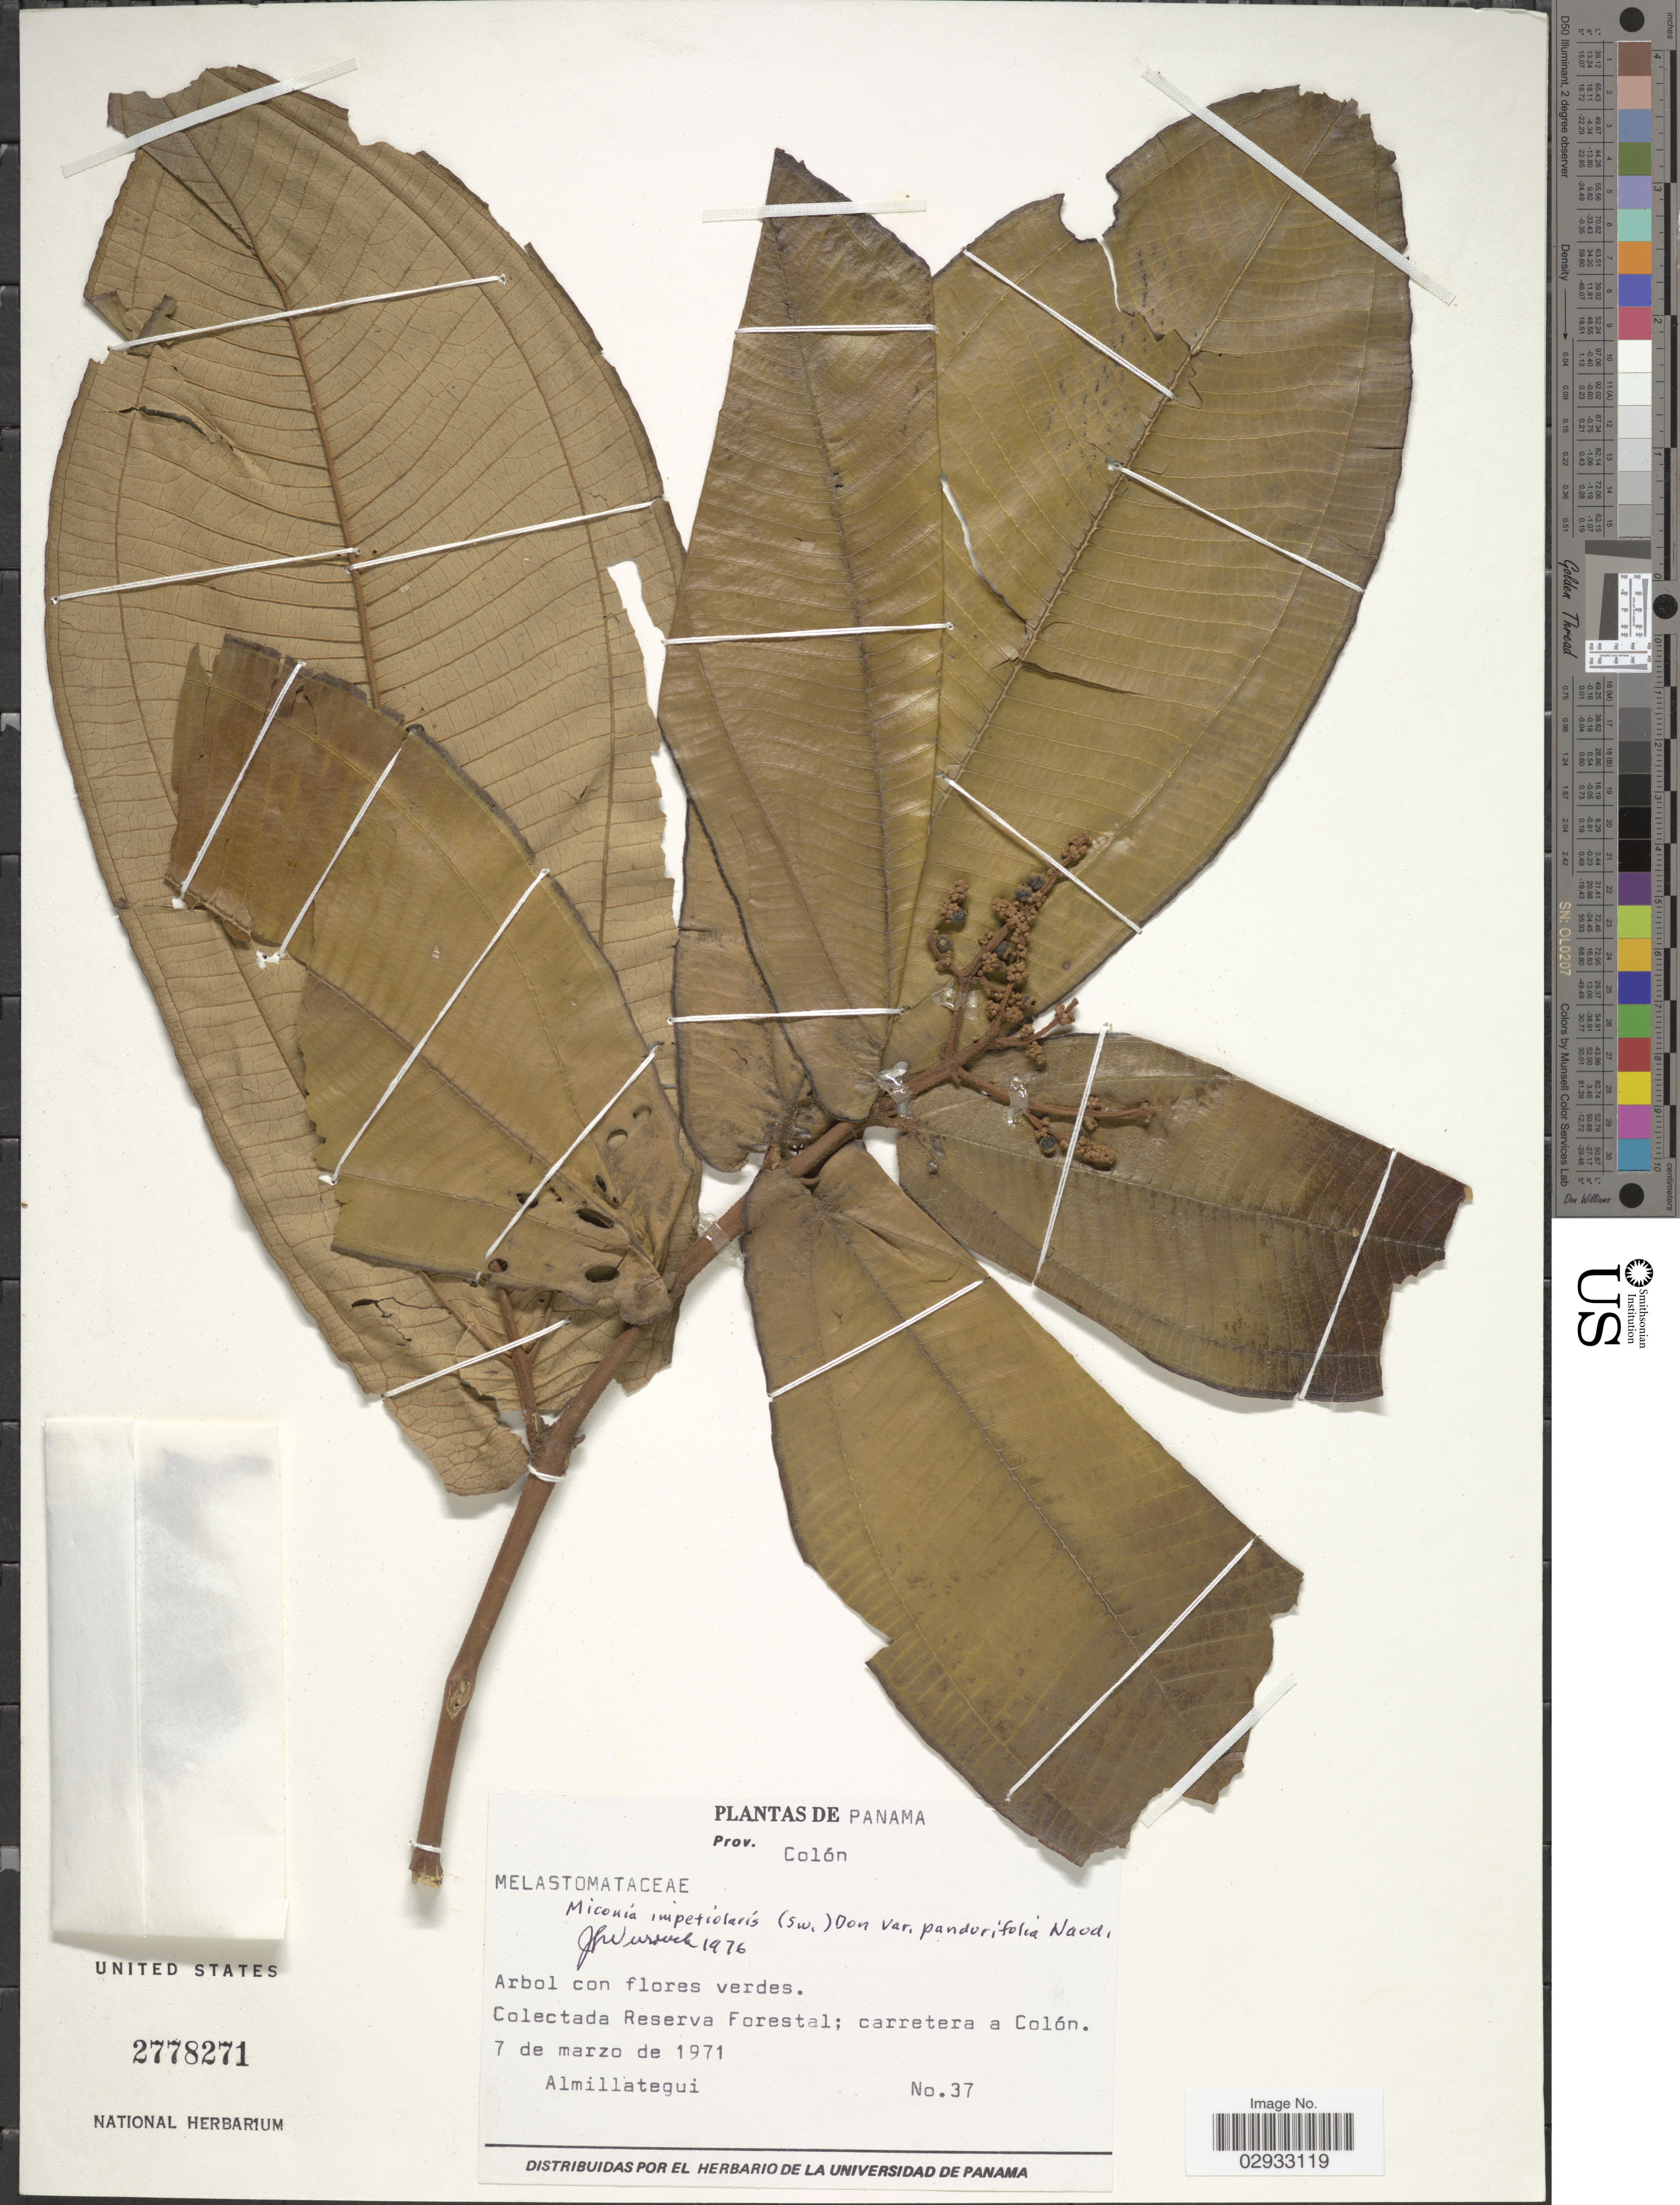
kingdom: Plantae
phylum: Tracheophyta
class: Magnoliopsida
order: Myrtales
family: Melastomataceae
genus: Miconia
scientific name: Miconia impetiolaris var. pandurifolia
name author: Naudin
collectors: Almillategui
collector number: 37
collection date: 1971-03-07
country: Panama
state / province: Colón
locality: Prov. Colón. Colectada Reserva Forestal; carretera a Colón.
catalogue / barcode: US 2778271